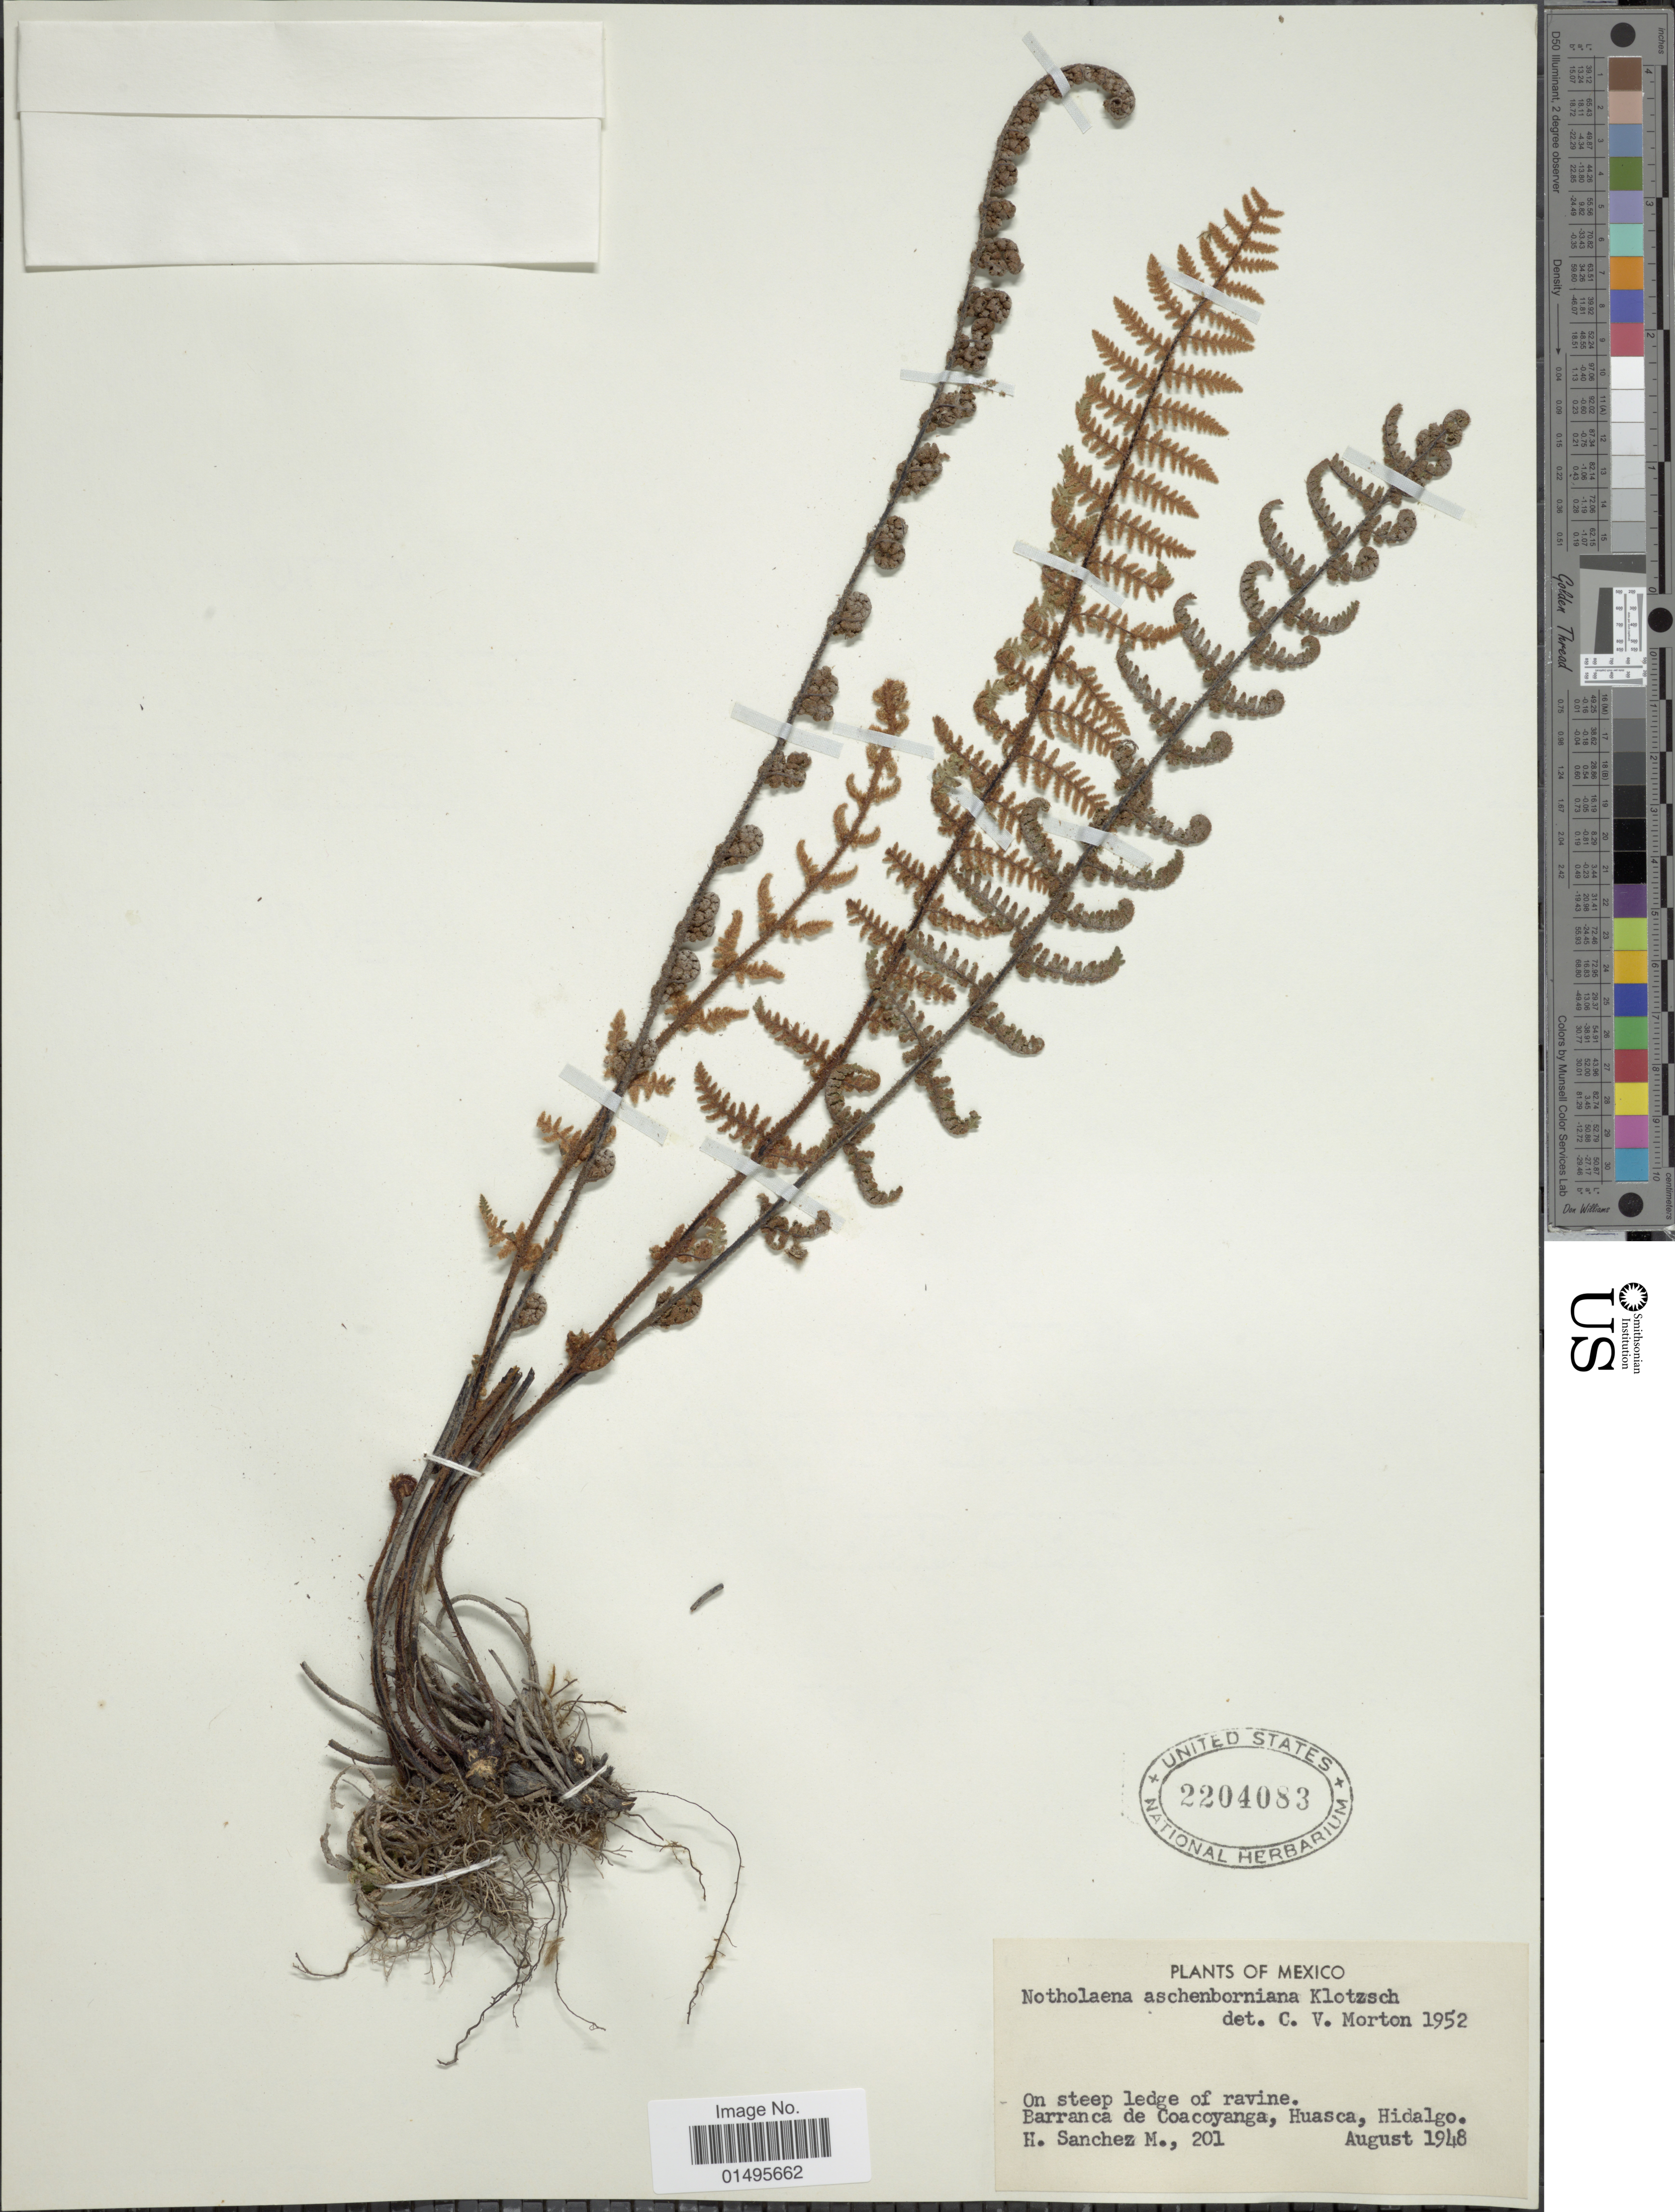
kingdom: Plantae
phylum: Tracheophyta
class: Polypodiopsida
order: Polypodiales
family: Pteridaceae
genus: Notholaena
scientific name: Notholaena aschenborniana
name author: Klotzsch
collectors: H. Sánchez-Mejorada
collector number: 201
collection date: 1948-08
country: Mexico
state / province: Hidalgo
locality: Barranca de Coacoyanga, Huasca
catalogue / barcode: US 2204083